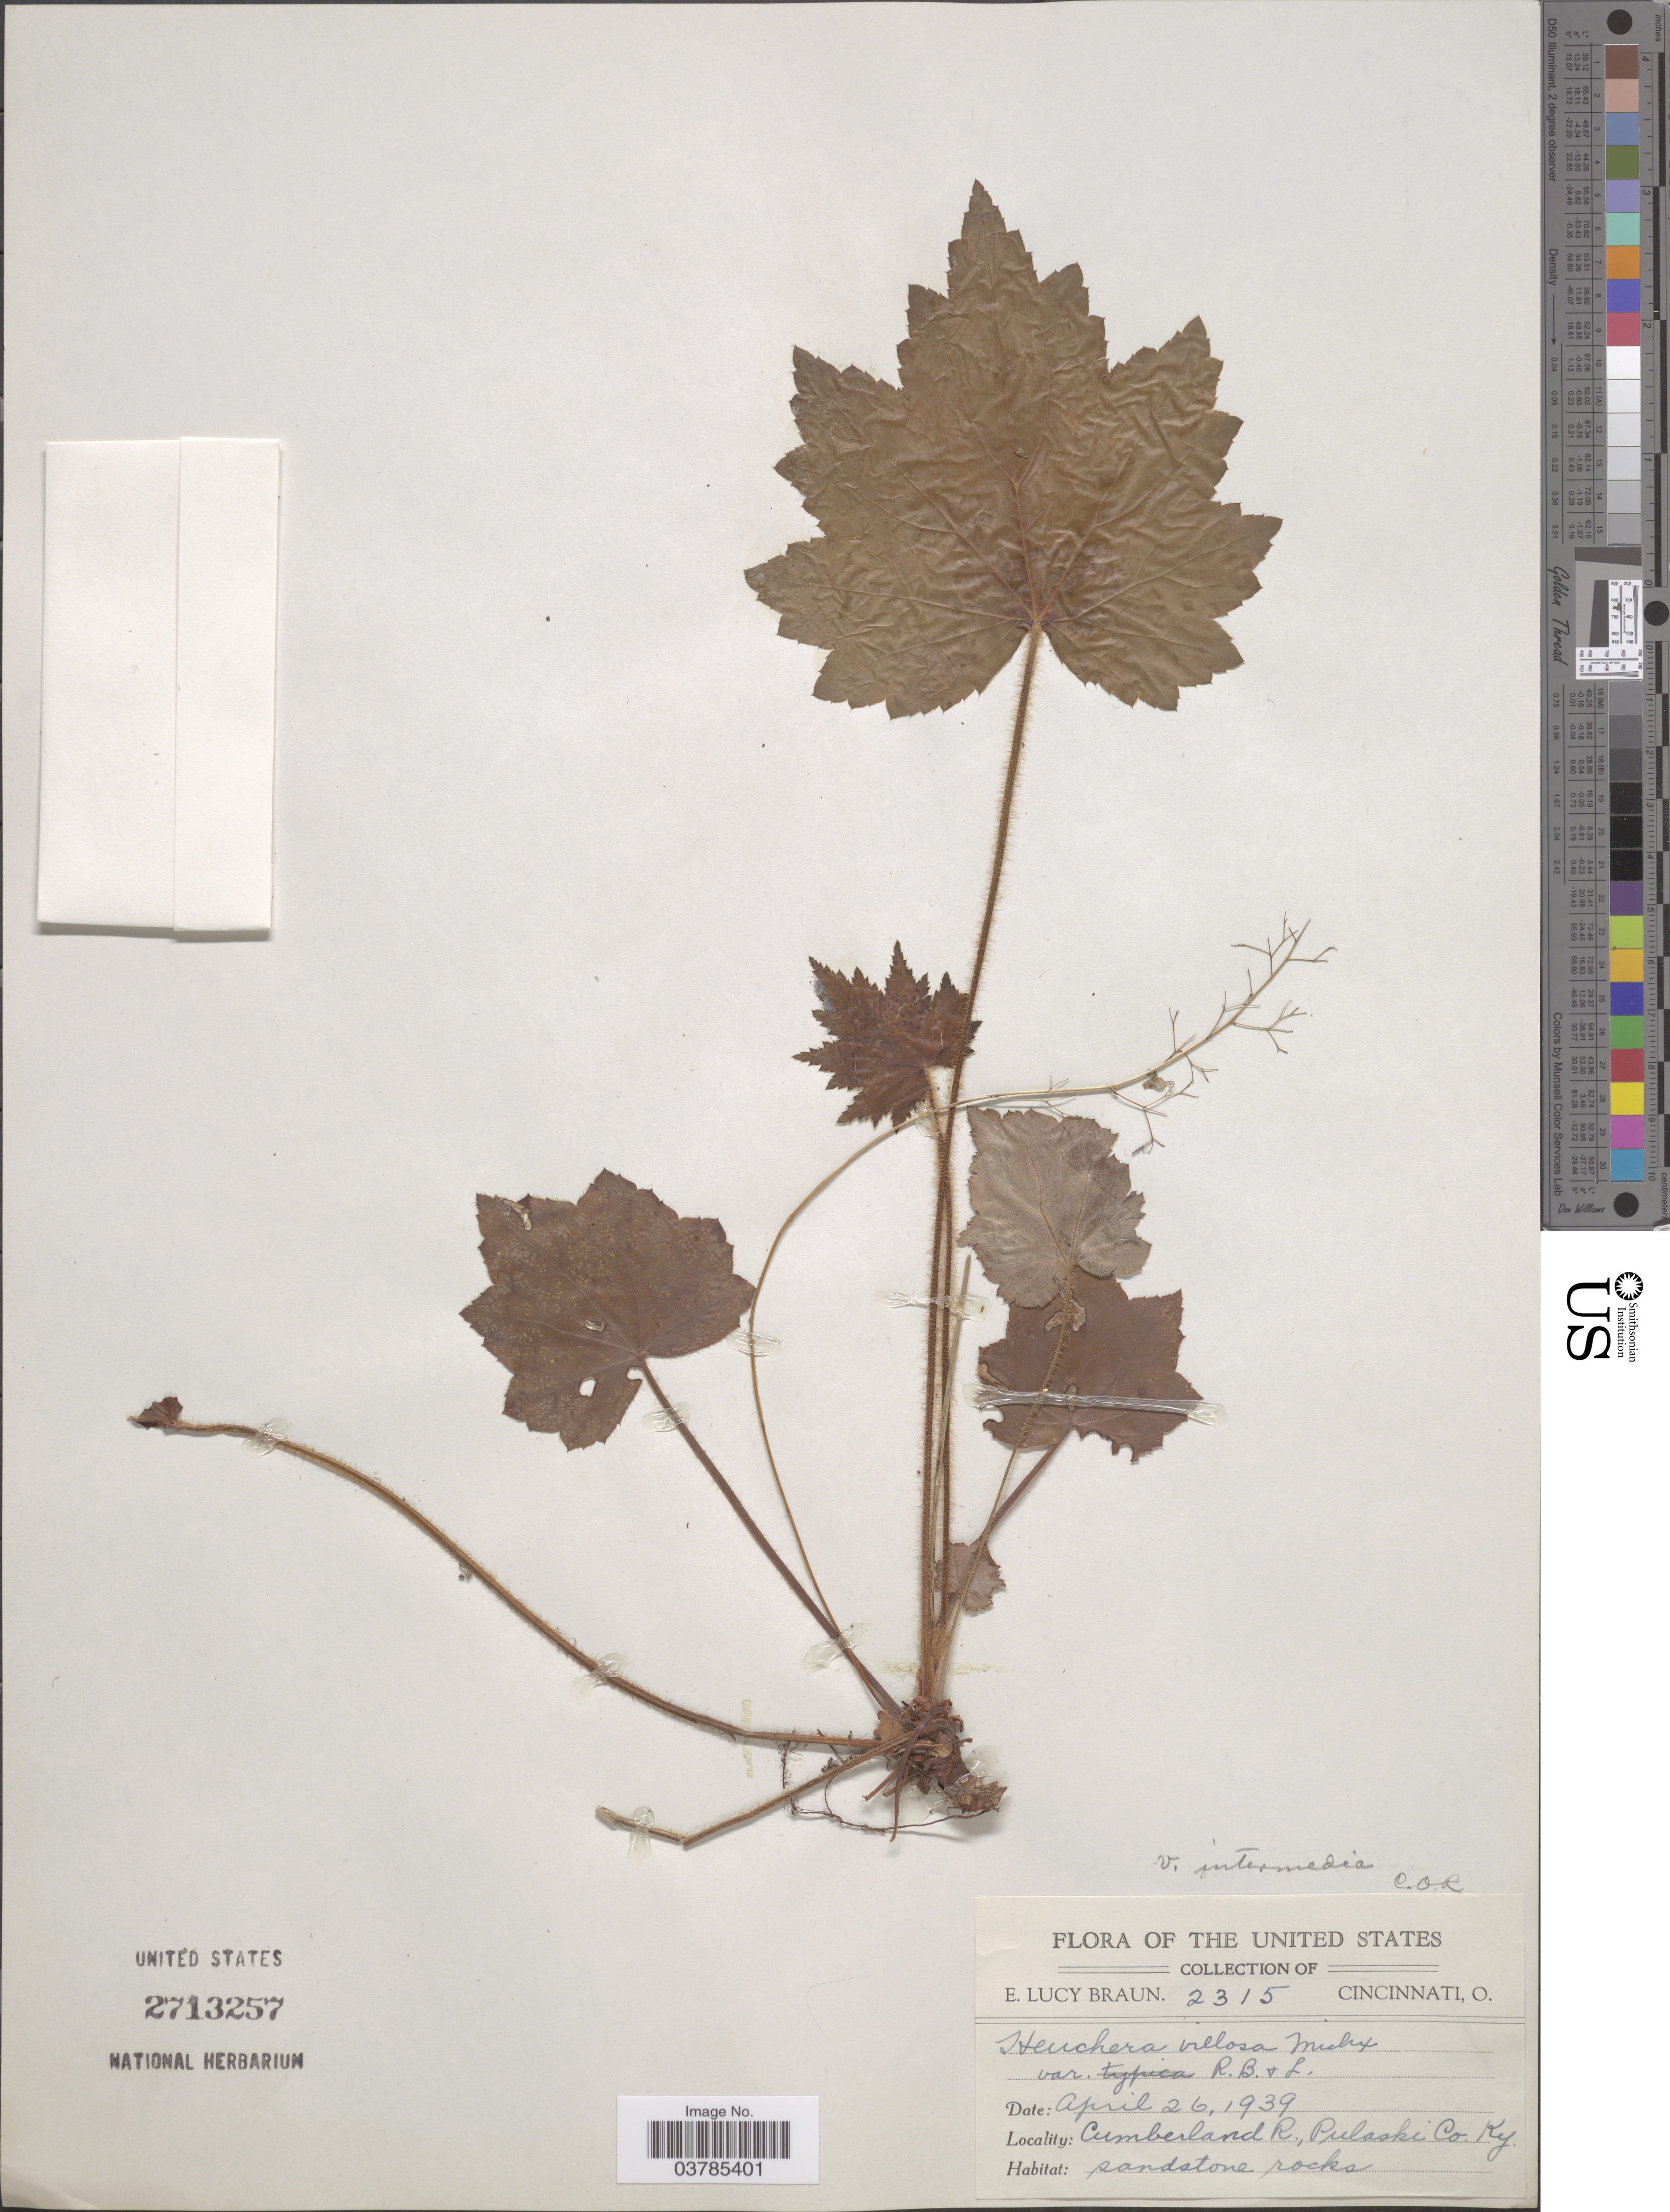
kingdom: Plantae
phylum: Tracheophyta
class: Magnoliopsida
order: Saxifragales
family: Saxifragaceae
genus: Heuchera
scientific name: Heuchera villosa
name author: Michx.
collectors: E. L. Braun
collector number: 2315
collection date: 1939-04-26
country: United States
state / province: Kentucky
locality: Cumberland R., Pulaski Co.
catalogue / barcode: US 2713257